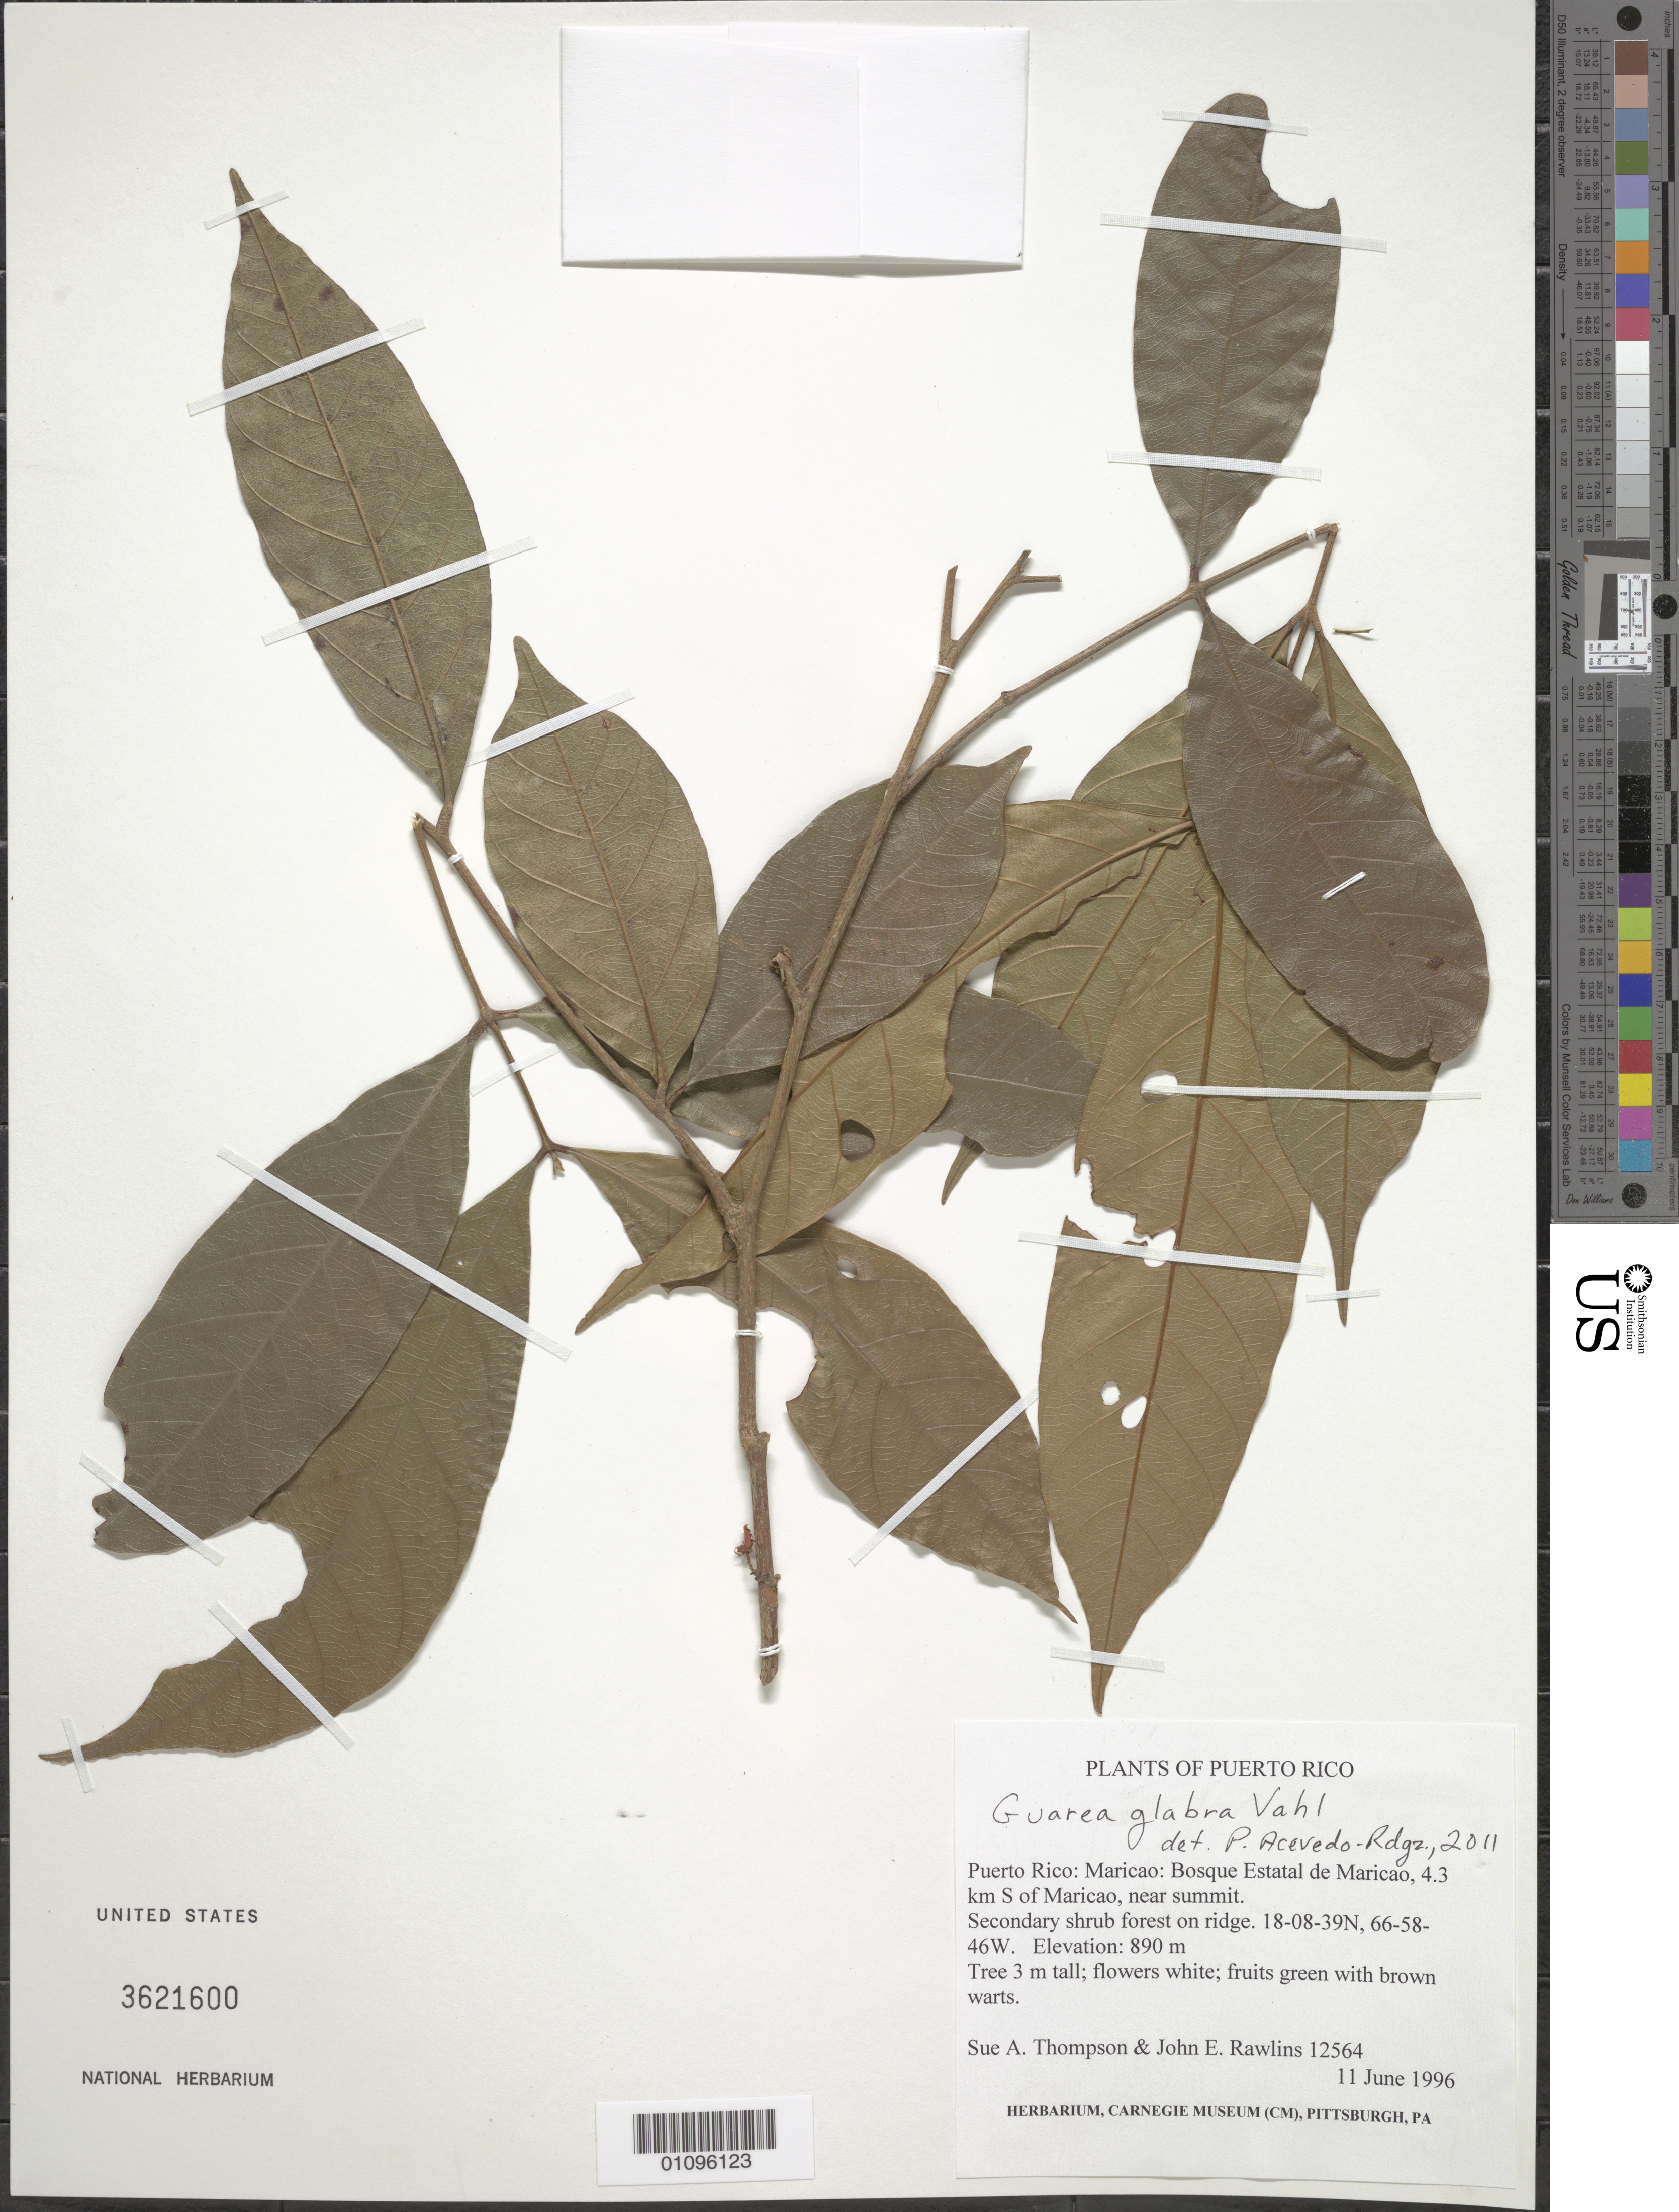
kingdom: Plantae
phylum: Tracheophyta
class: Magnoliopsida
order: Sapindales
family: Meliaceae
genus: Guarea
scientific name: Guarea glabra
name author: Vahl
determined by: Acevedo-Rodríguez, P., (BOT), Smithsonian Institution - National Museum of Natural History (UNITED STATES)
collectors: S. A. Thompson & J. Rawlins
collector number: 12564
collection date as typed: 11 Jun 1996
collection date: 1996-06-11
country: Puerto Rico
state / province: Maricao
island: Puerto Rico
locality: Bosque Estatal de Maricao, 4.3 km S of Maricao, near summit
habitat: Secondary shrub forest on ridge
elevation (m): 890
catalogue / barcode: US 3621600